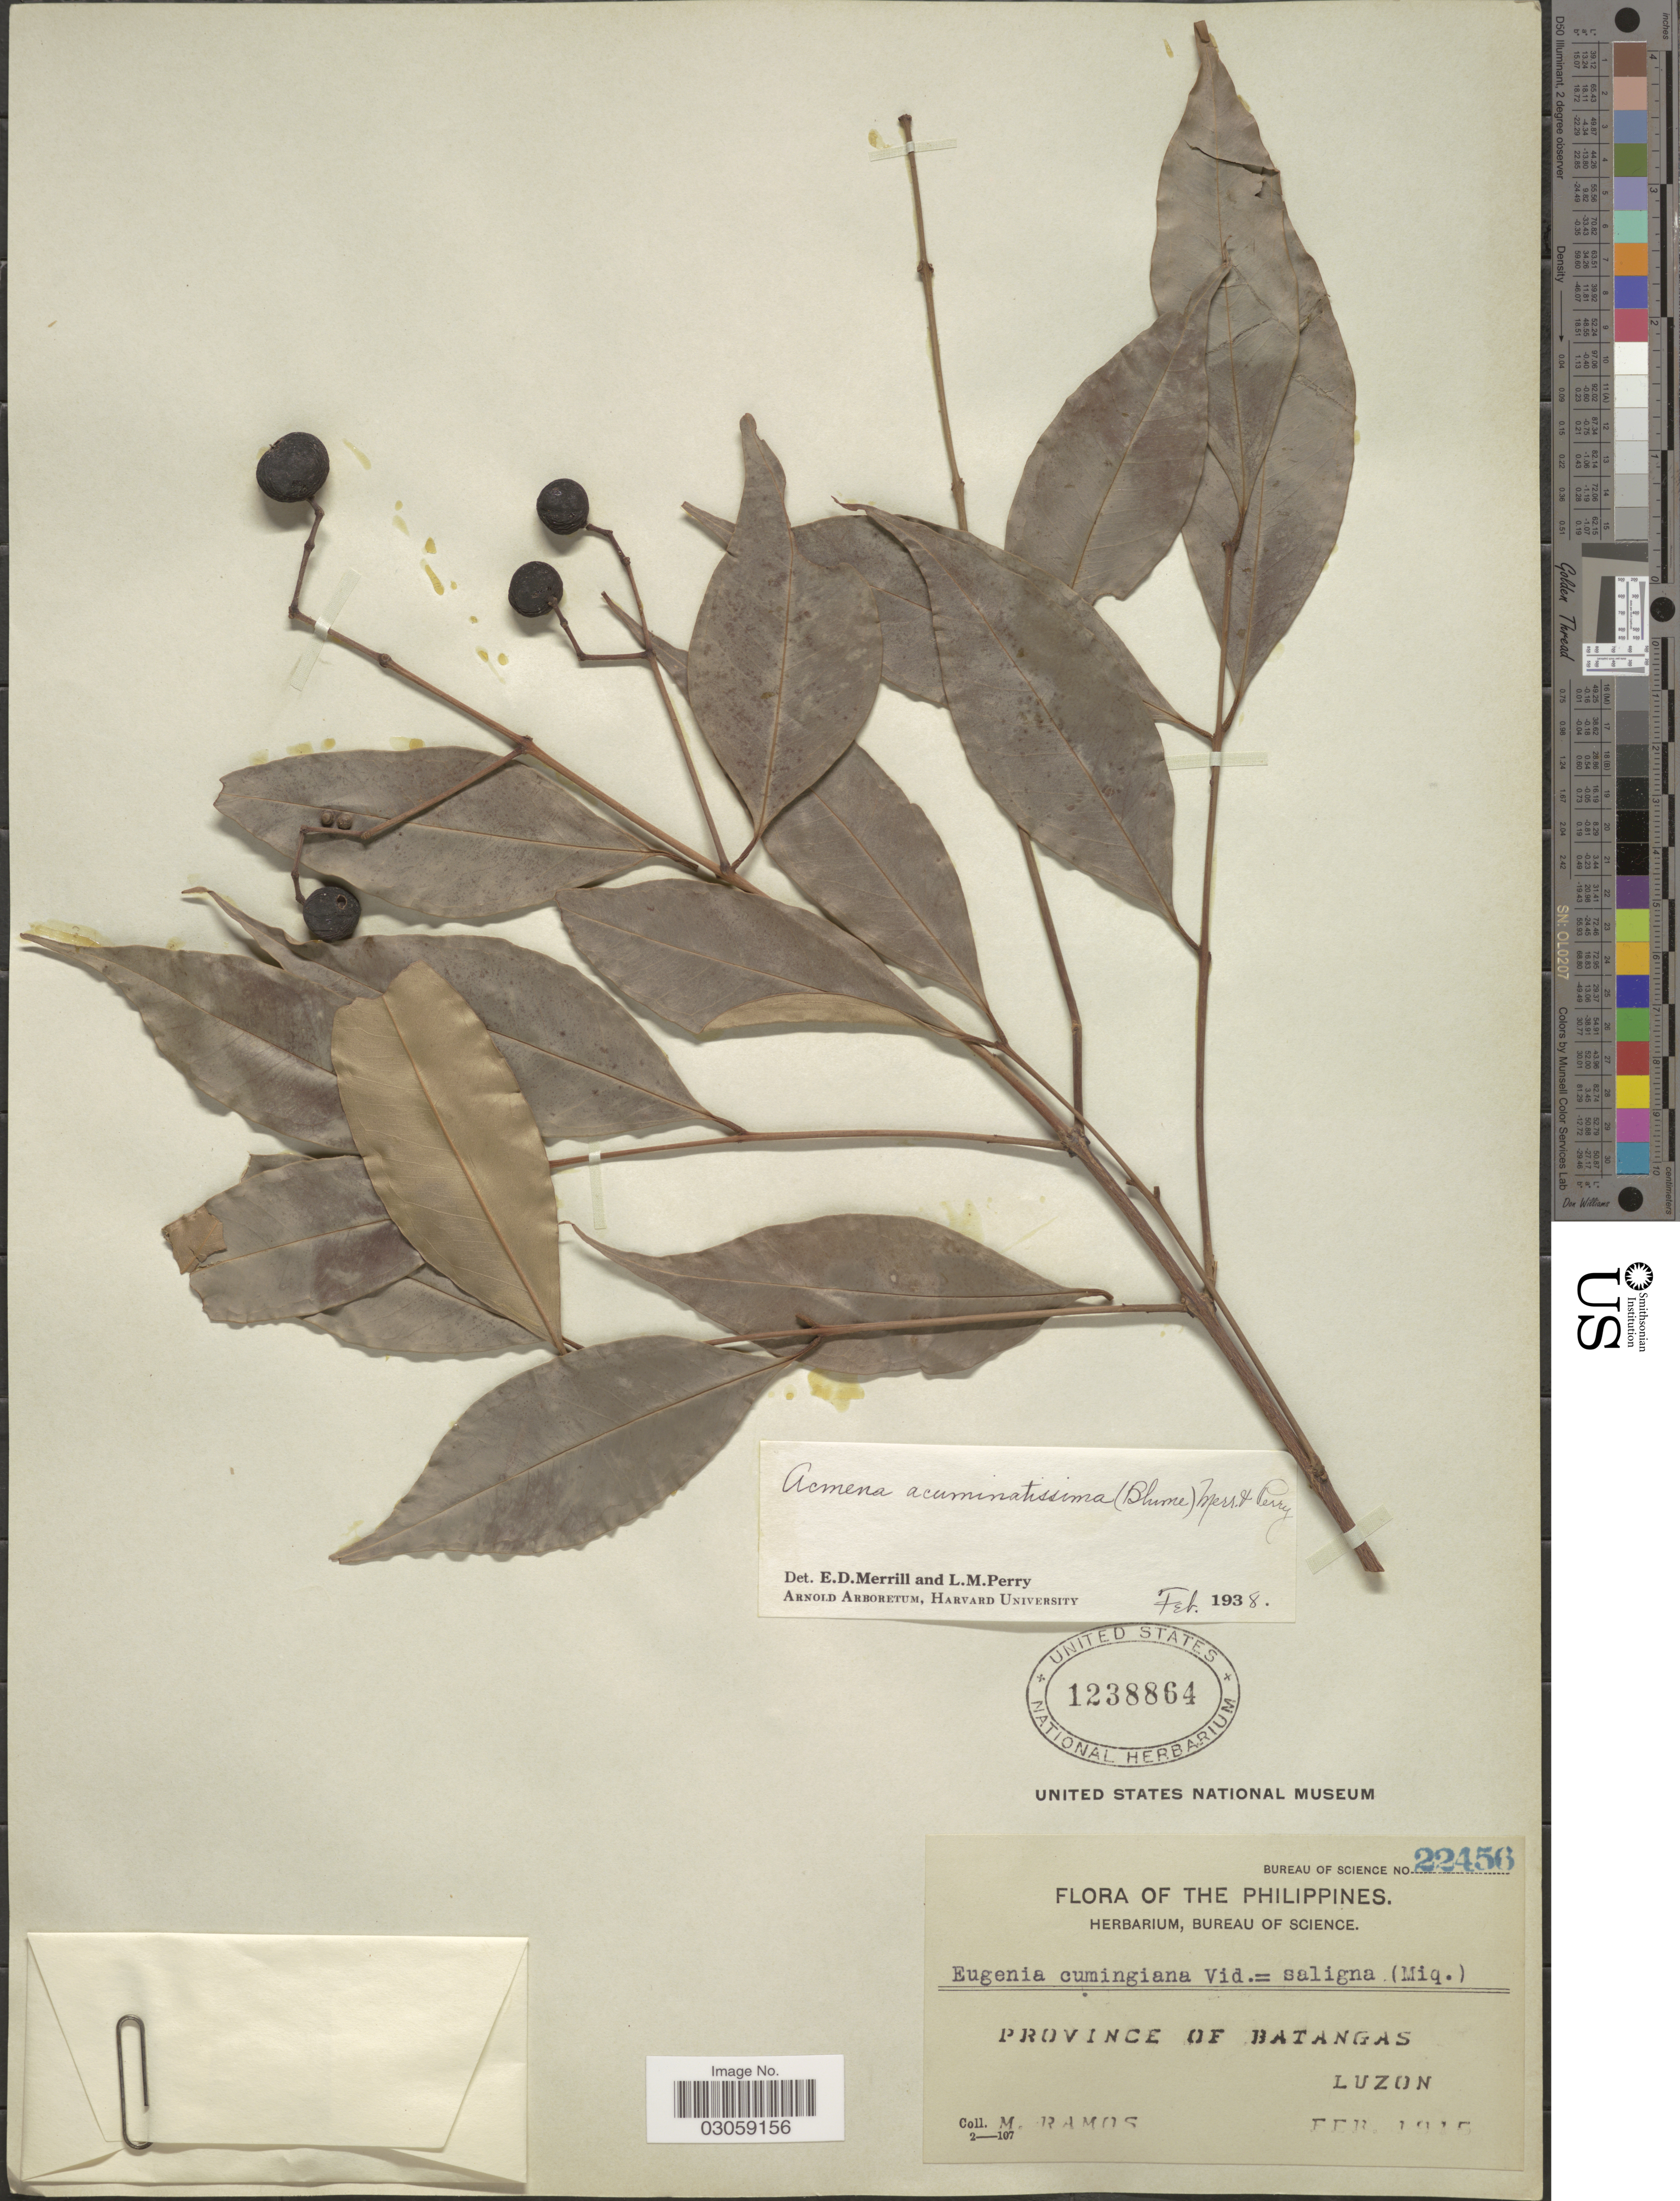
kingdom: Plantae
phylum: Tracheophyta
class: Magnoliopsida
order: Myrtales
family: Myrtaceae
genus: Syzygium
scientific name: Syzygium acuminatissimum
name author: (Blume) DC.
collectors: M. Ramos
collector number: Bureau of science 22456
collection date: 1915-02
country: Philippines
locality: Province of Batangas, Luzon.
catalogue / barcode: US 1238864